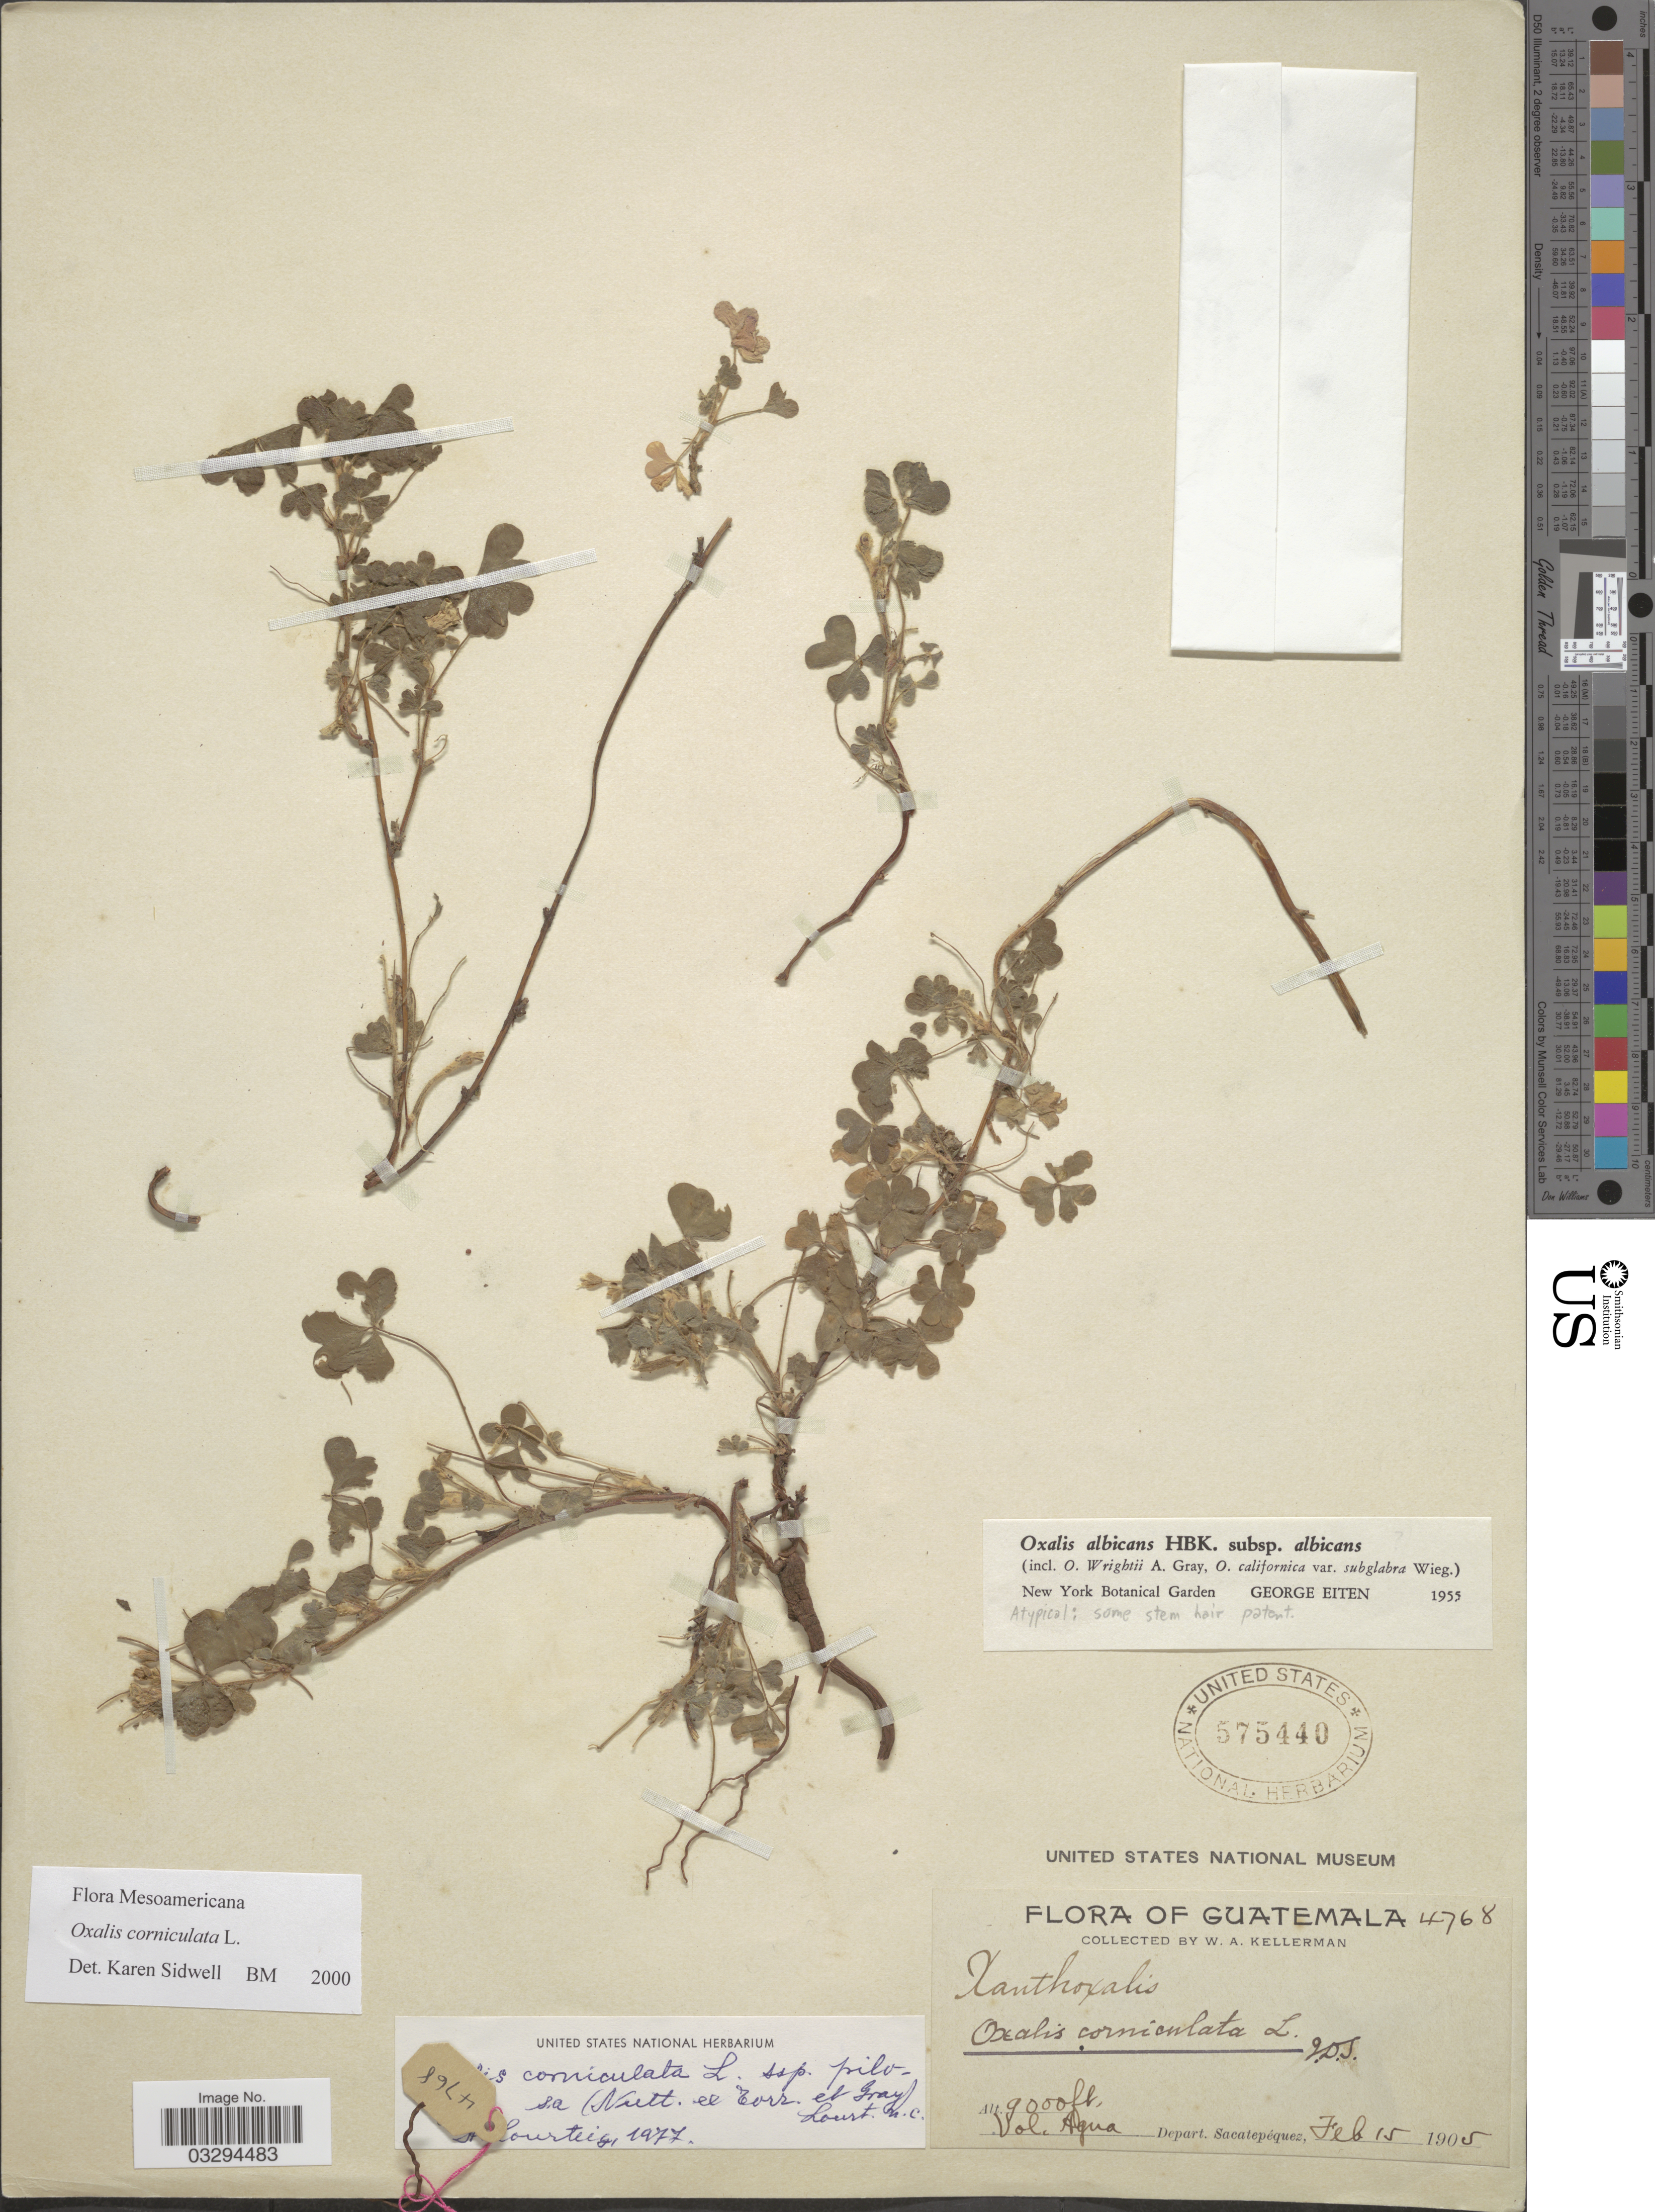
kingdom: Plantae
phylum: Tracheophyta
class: Magnoliopsida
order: Oxalidales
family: Oxalidaceae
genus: Oxalis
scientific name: Oxalis corniculata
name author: L.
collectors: W. Kellerman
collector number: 4768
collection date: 1905-02-15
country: Guatemala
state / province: Sacatepéquez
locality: Vol. Agua, Depart. Sacatepéquez.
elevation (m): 2743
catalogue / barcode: US 575440